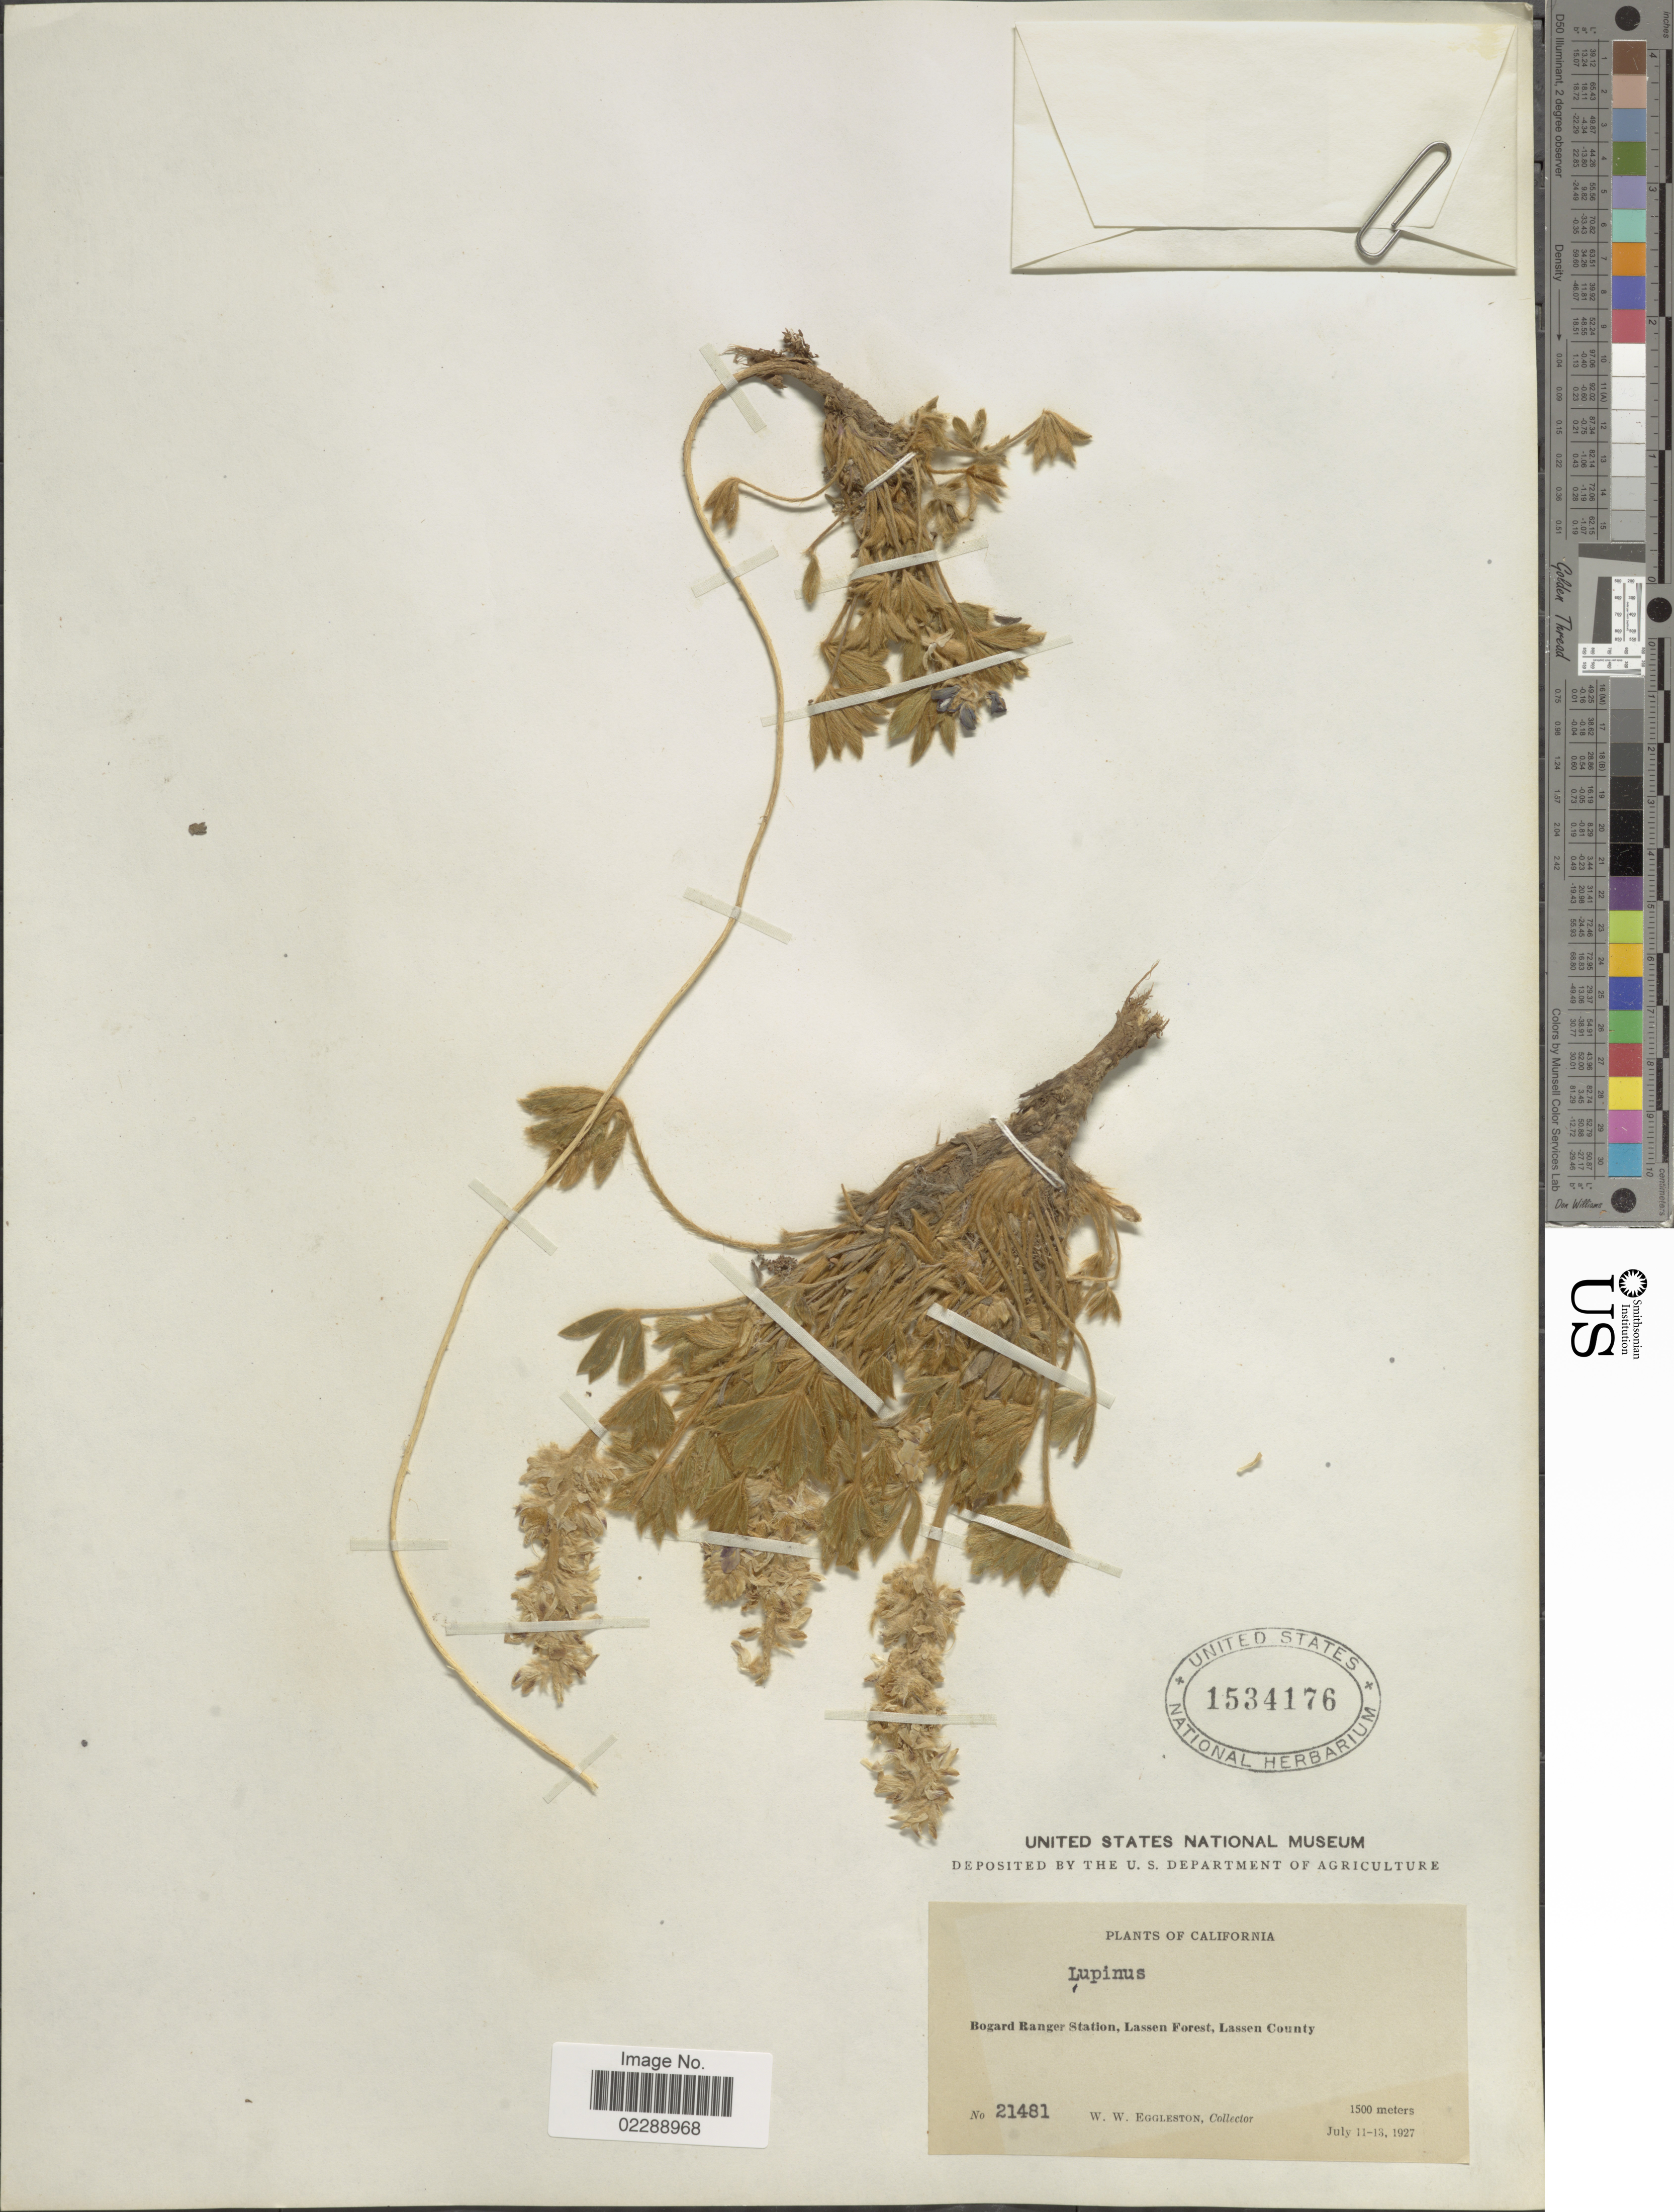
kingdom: Plantae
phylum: Tracheophyta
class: Magnoliopsida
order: Fabales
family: Fabaceae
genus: Lupinus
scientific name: Lupinus sp.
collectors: W. W. Eggleston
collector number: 21481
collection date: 1927-07-11/1927-07-13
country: United States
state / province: California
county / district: Lassen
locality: Bogard Ranger Station, Lassen Forest, Lassen County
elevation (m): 1500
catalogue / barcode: US 1534176